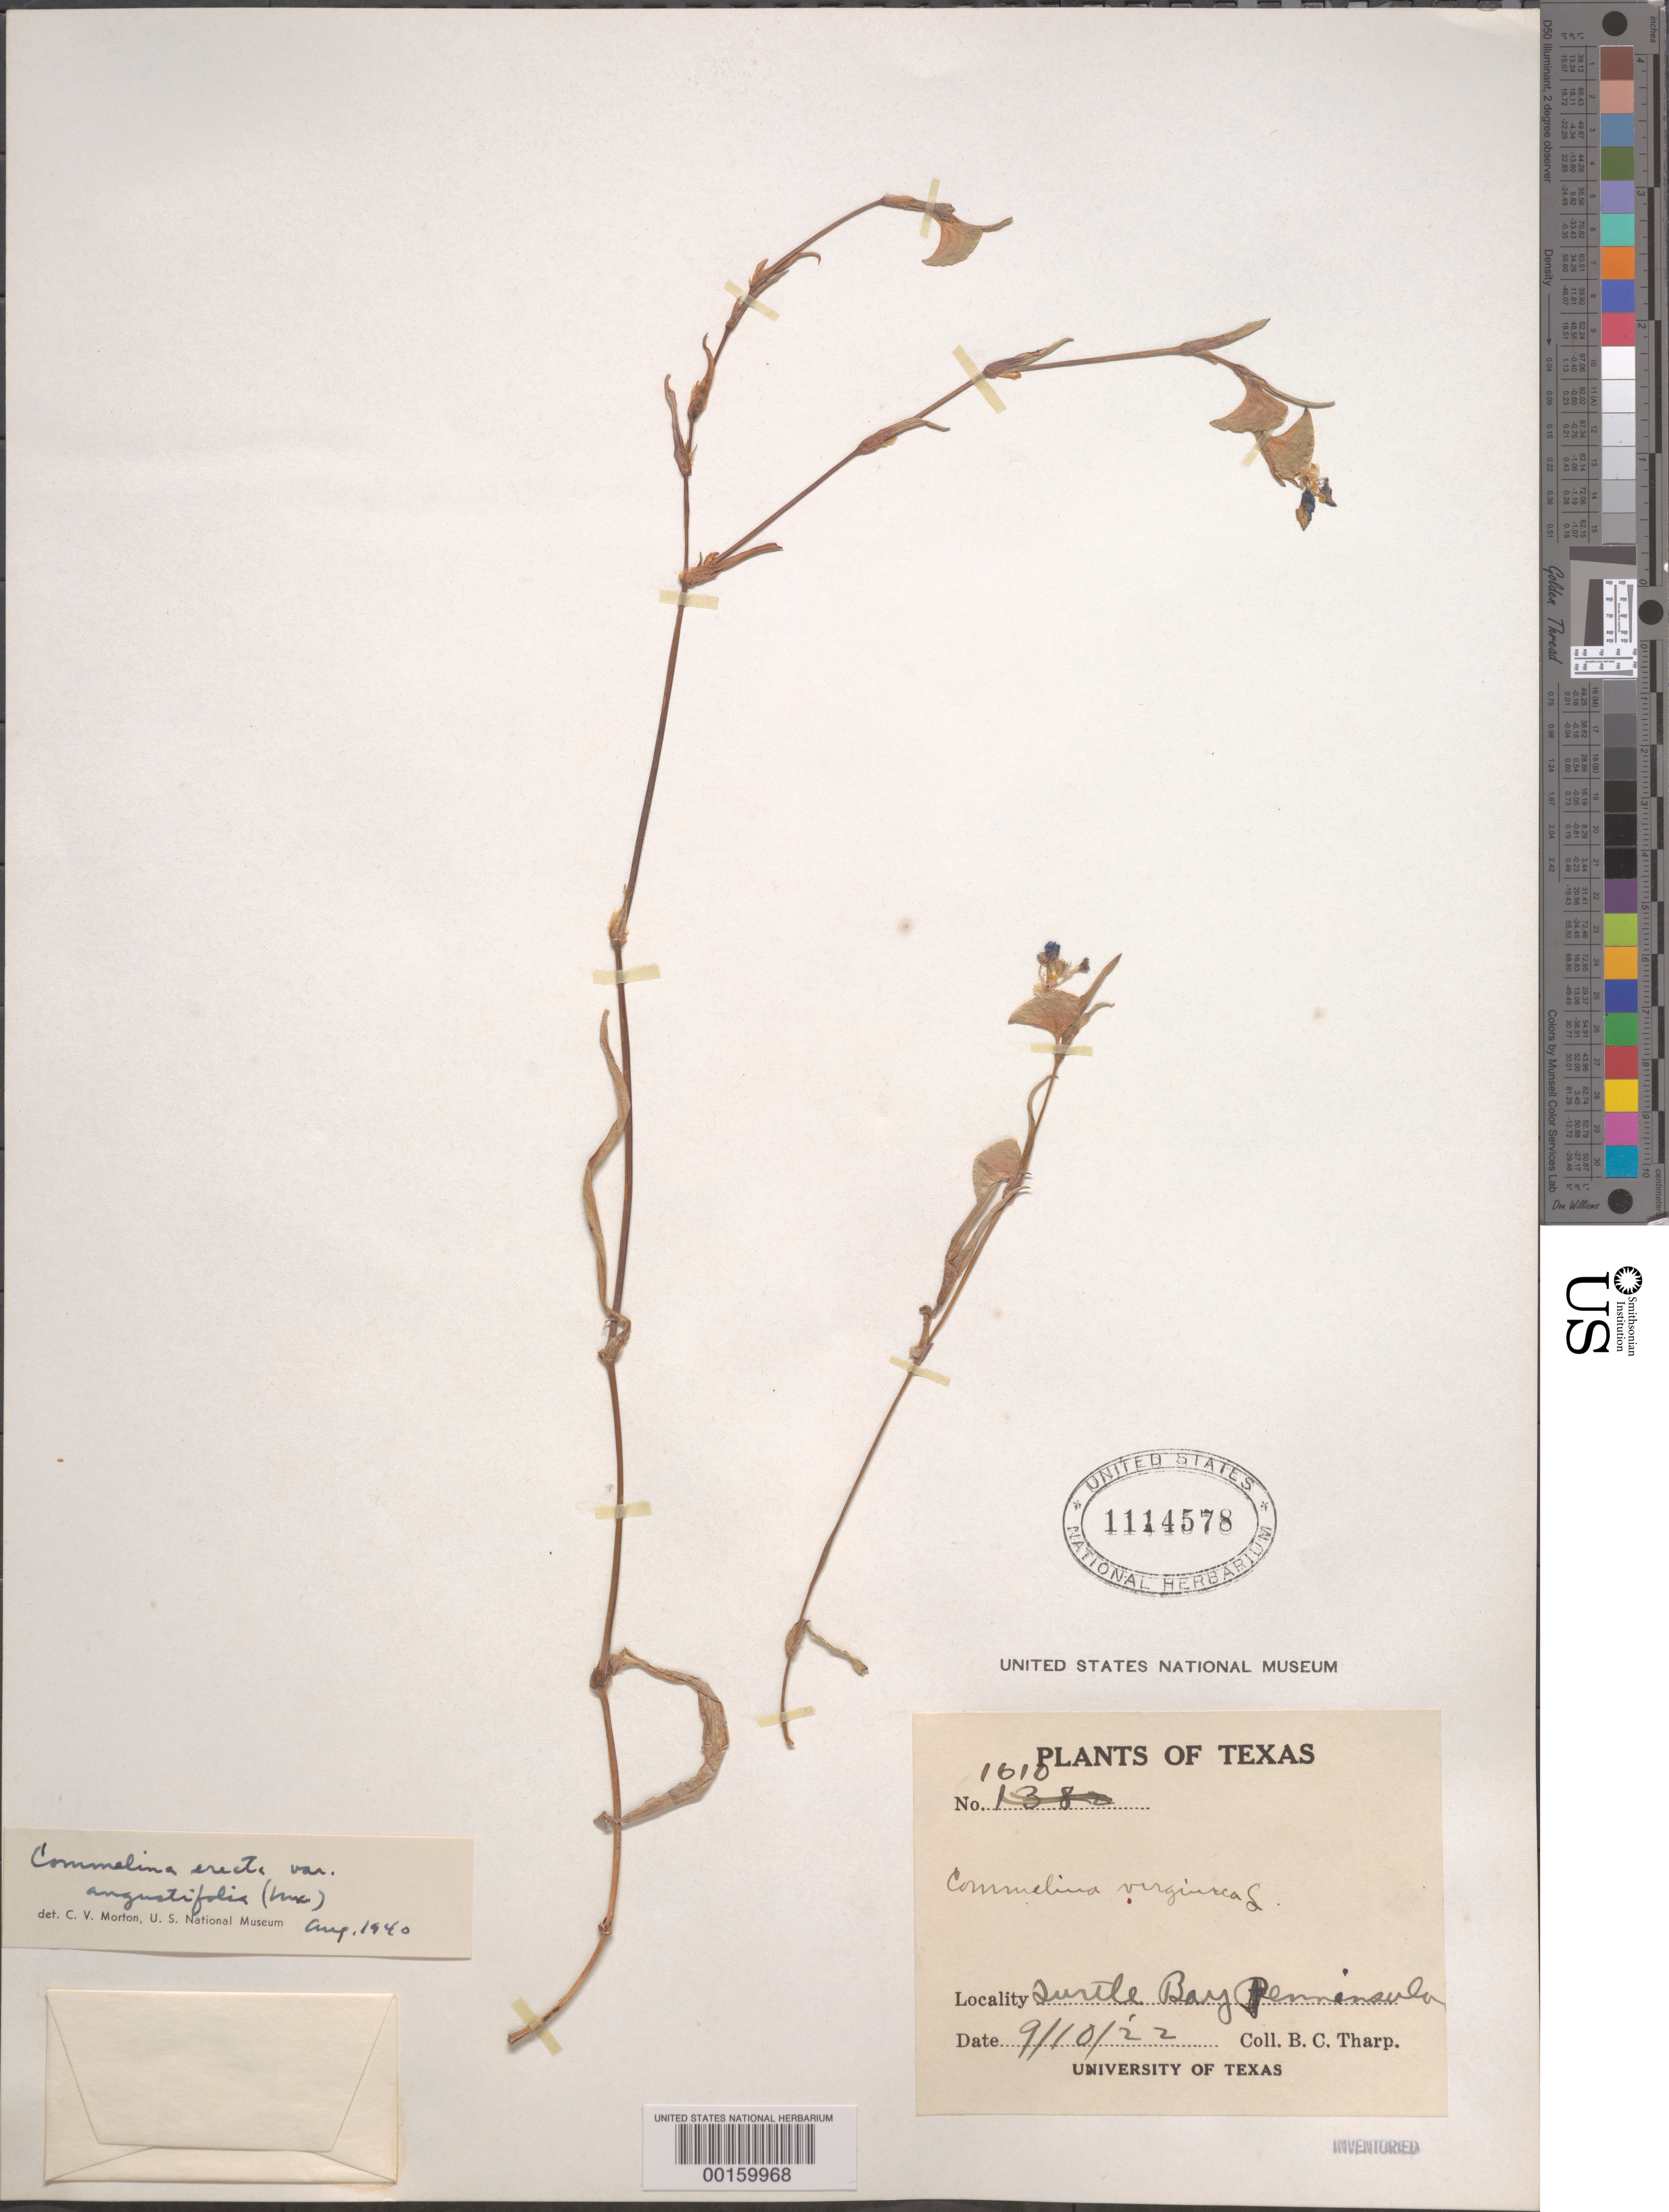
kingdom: Plantae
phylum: Tracheophyta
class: Liliopsida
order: Commelinales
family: Commelinaceae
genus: Commelina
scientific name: Commelina erecta var. angustifolia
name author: (Michx.) Fernald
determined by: Morton, C. V.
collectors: B. C. Tharp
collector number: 1610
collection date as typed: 10 Sep 1922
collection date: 1922-09-10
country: United States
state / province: Texas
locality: Turtle bay peninsula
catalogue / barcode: US 1114578